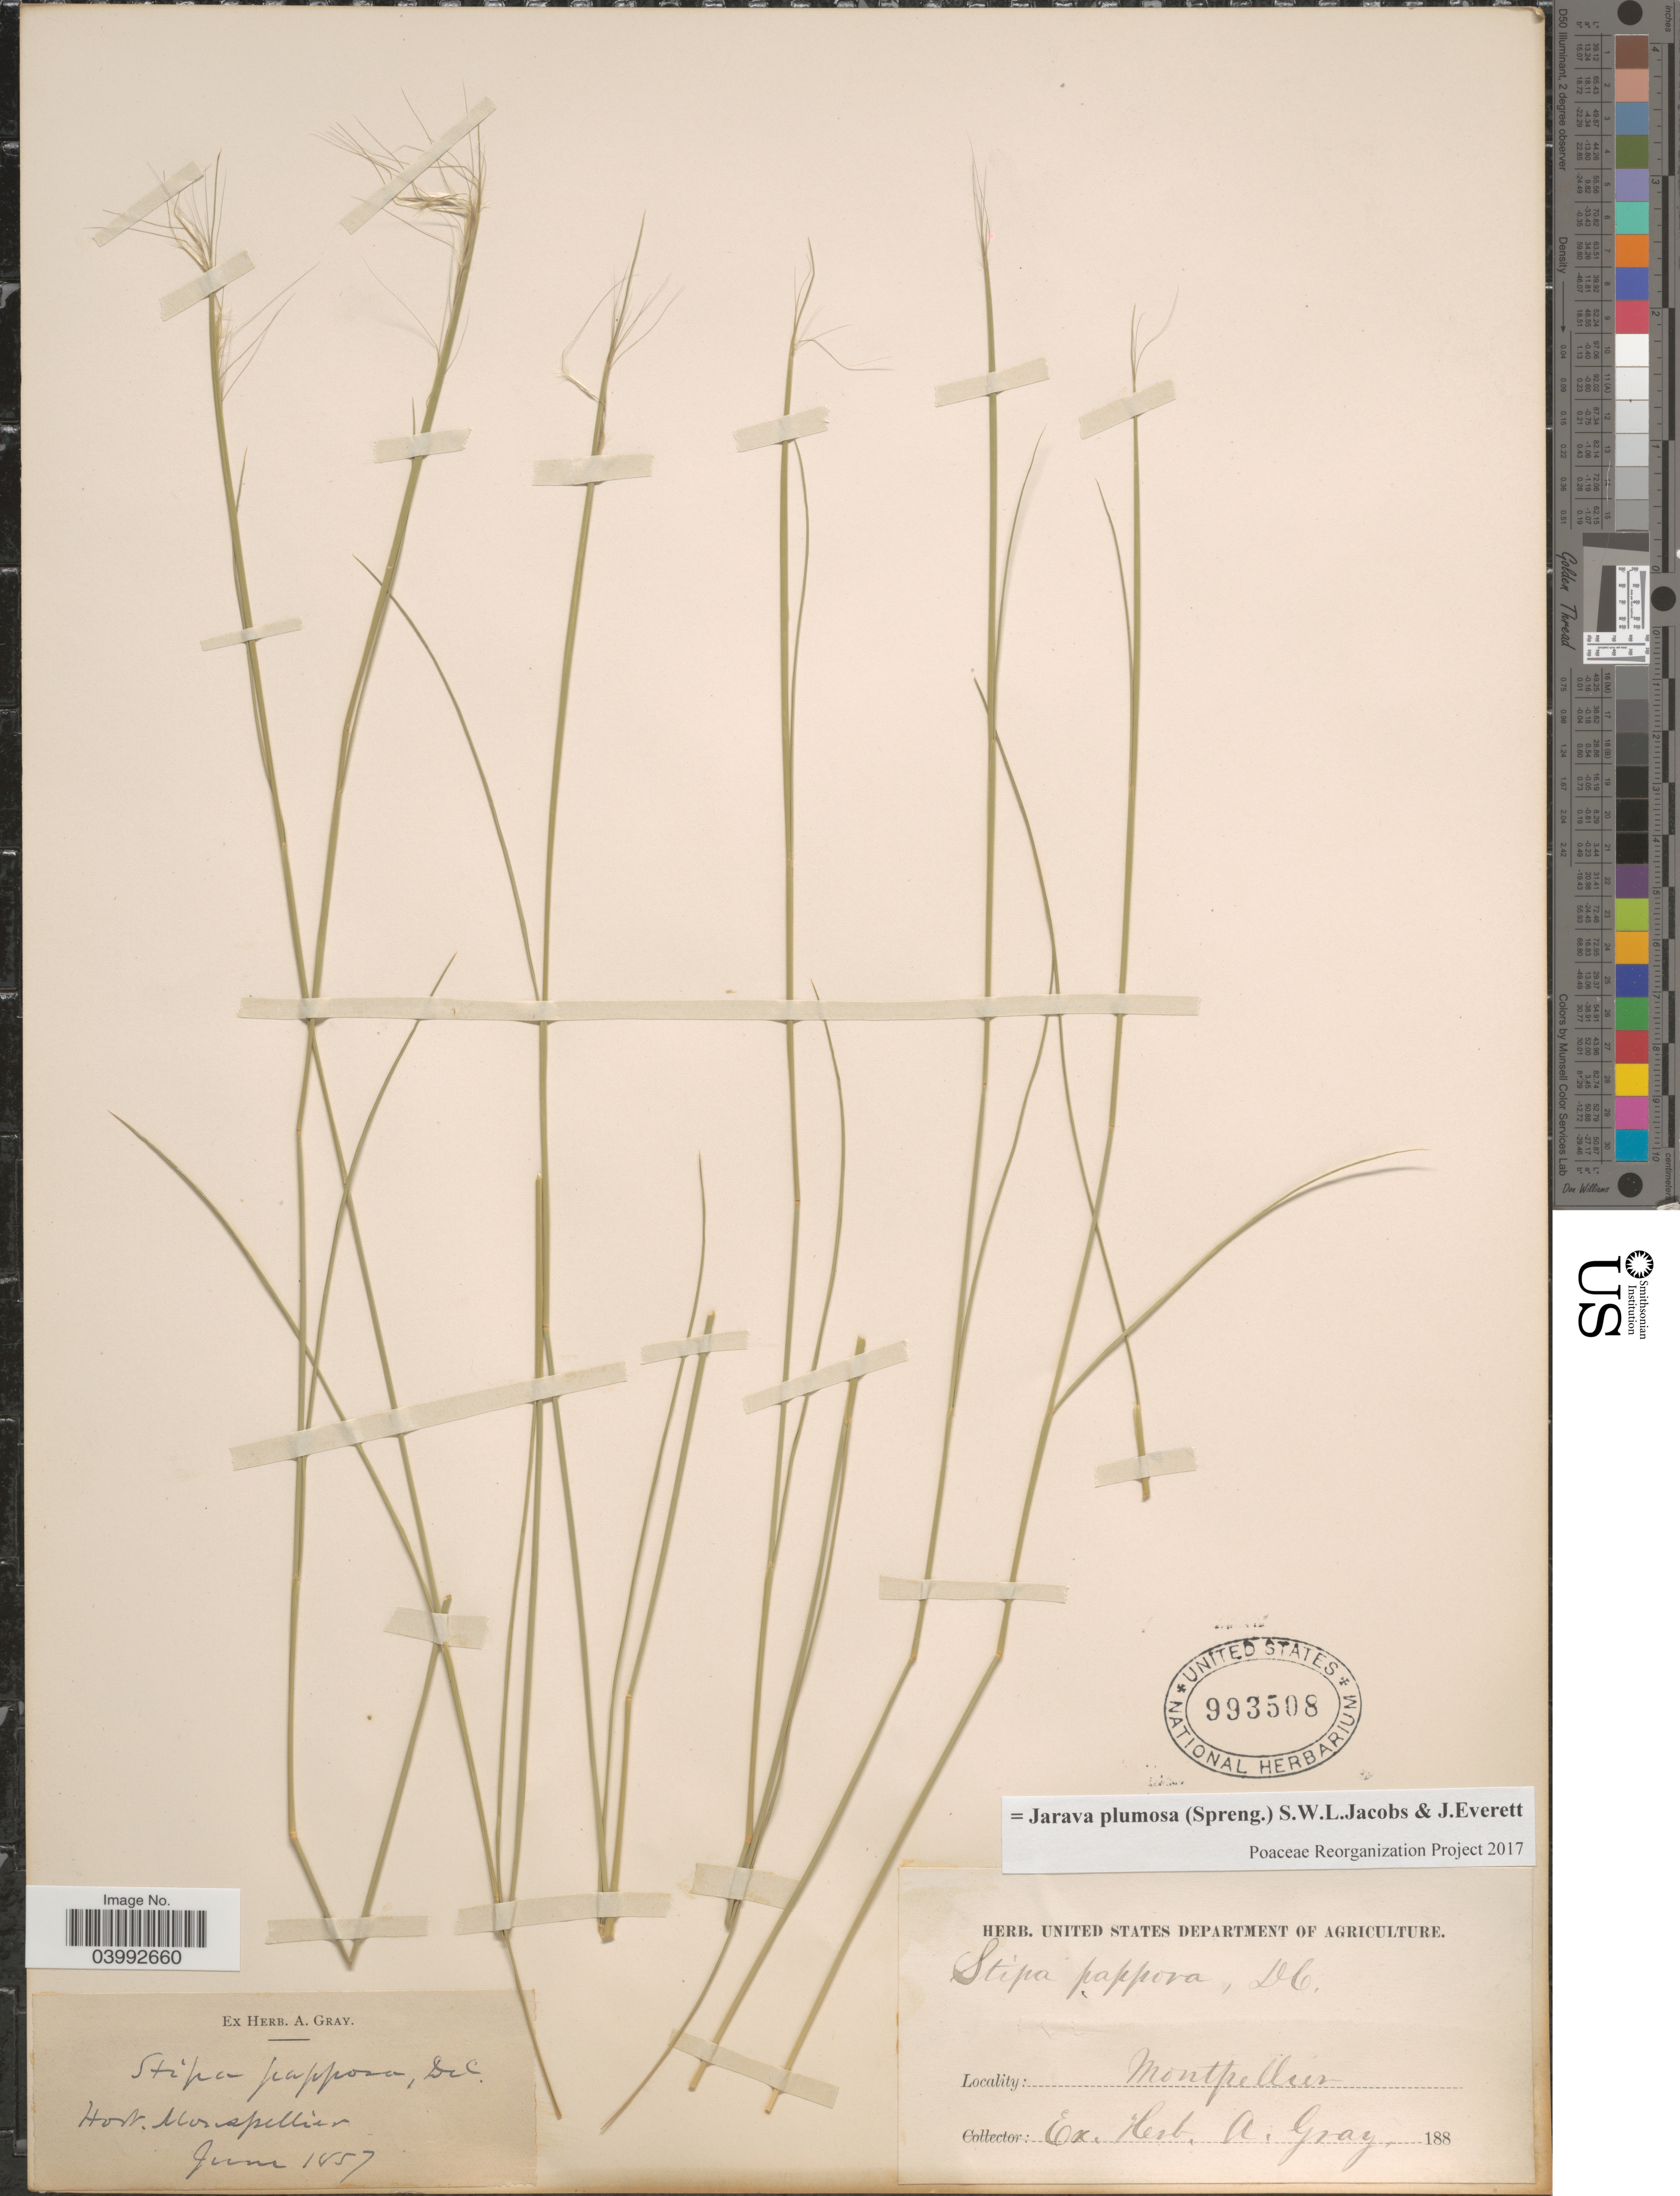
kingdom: Plantae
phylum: Tracheophyta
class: Liliopsida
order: Poales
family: Poaceae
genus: Jarava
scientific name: Jarava plumosa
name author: (Spreng.) S.W.L. Jacobs & J. Everett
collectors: ex Herb. A. Gray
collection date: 1857-06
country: France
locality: Hort. Montpellier.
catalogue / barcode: US 993508